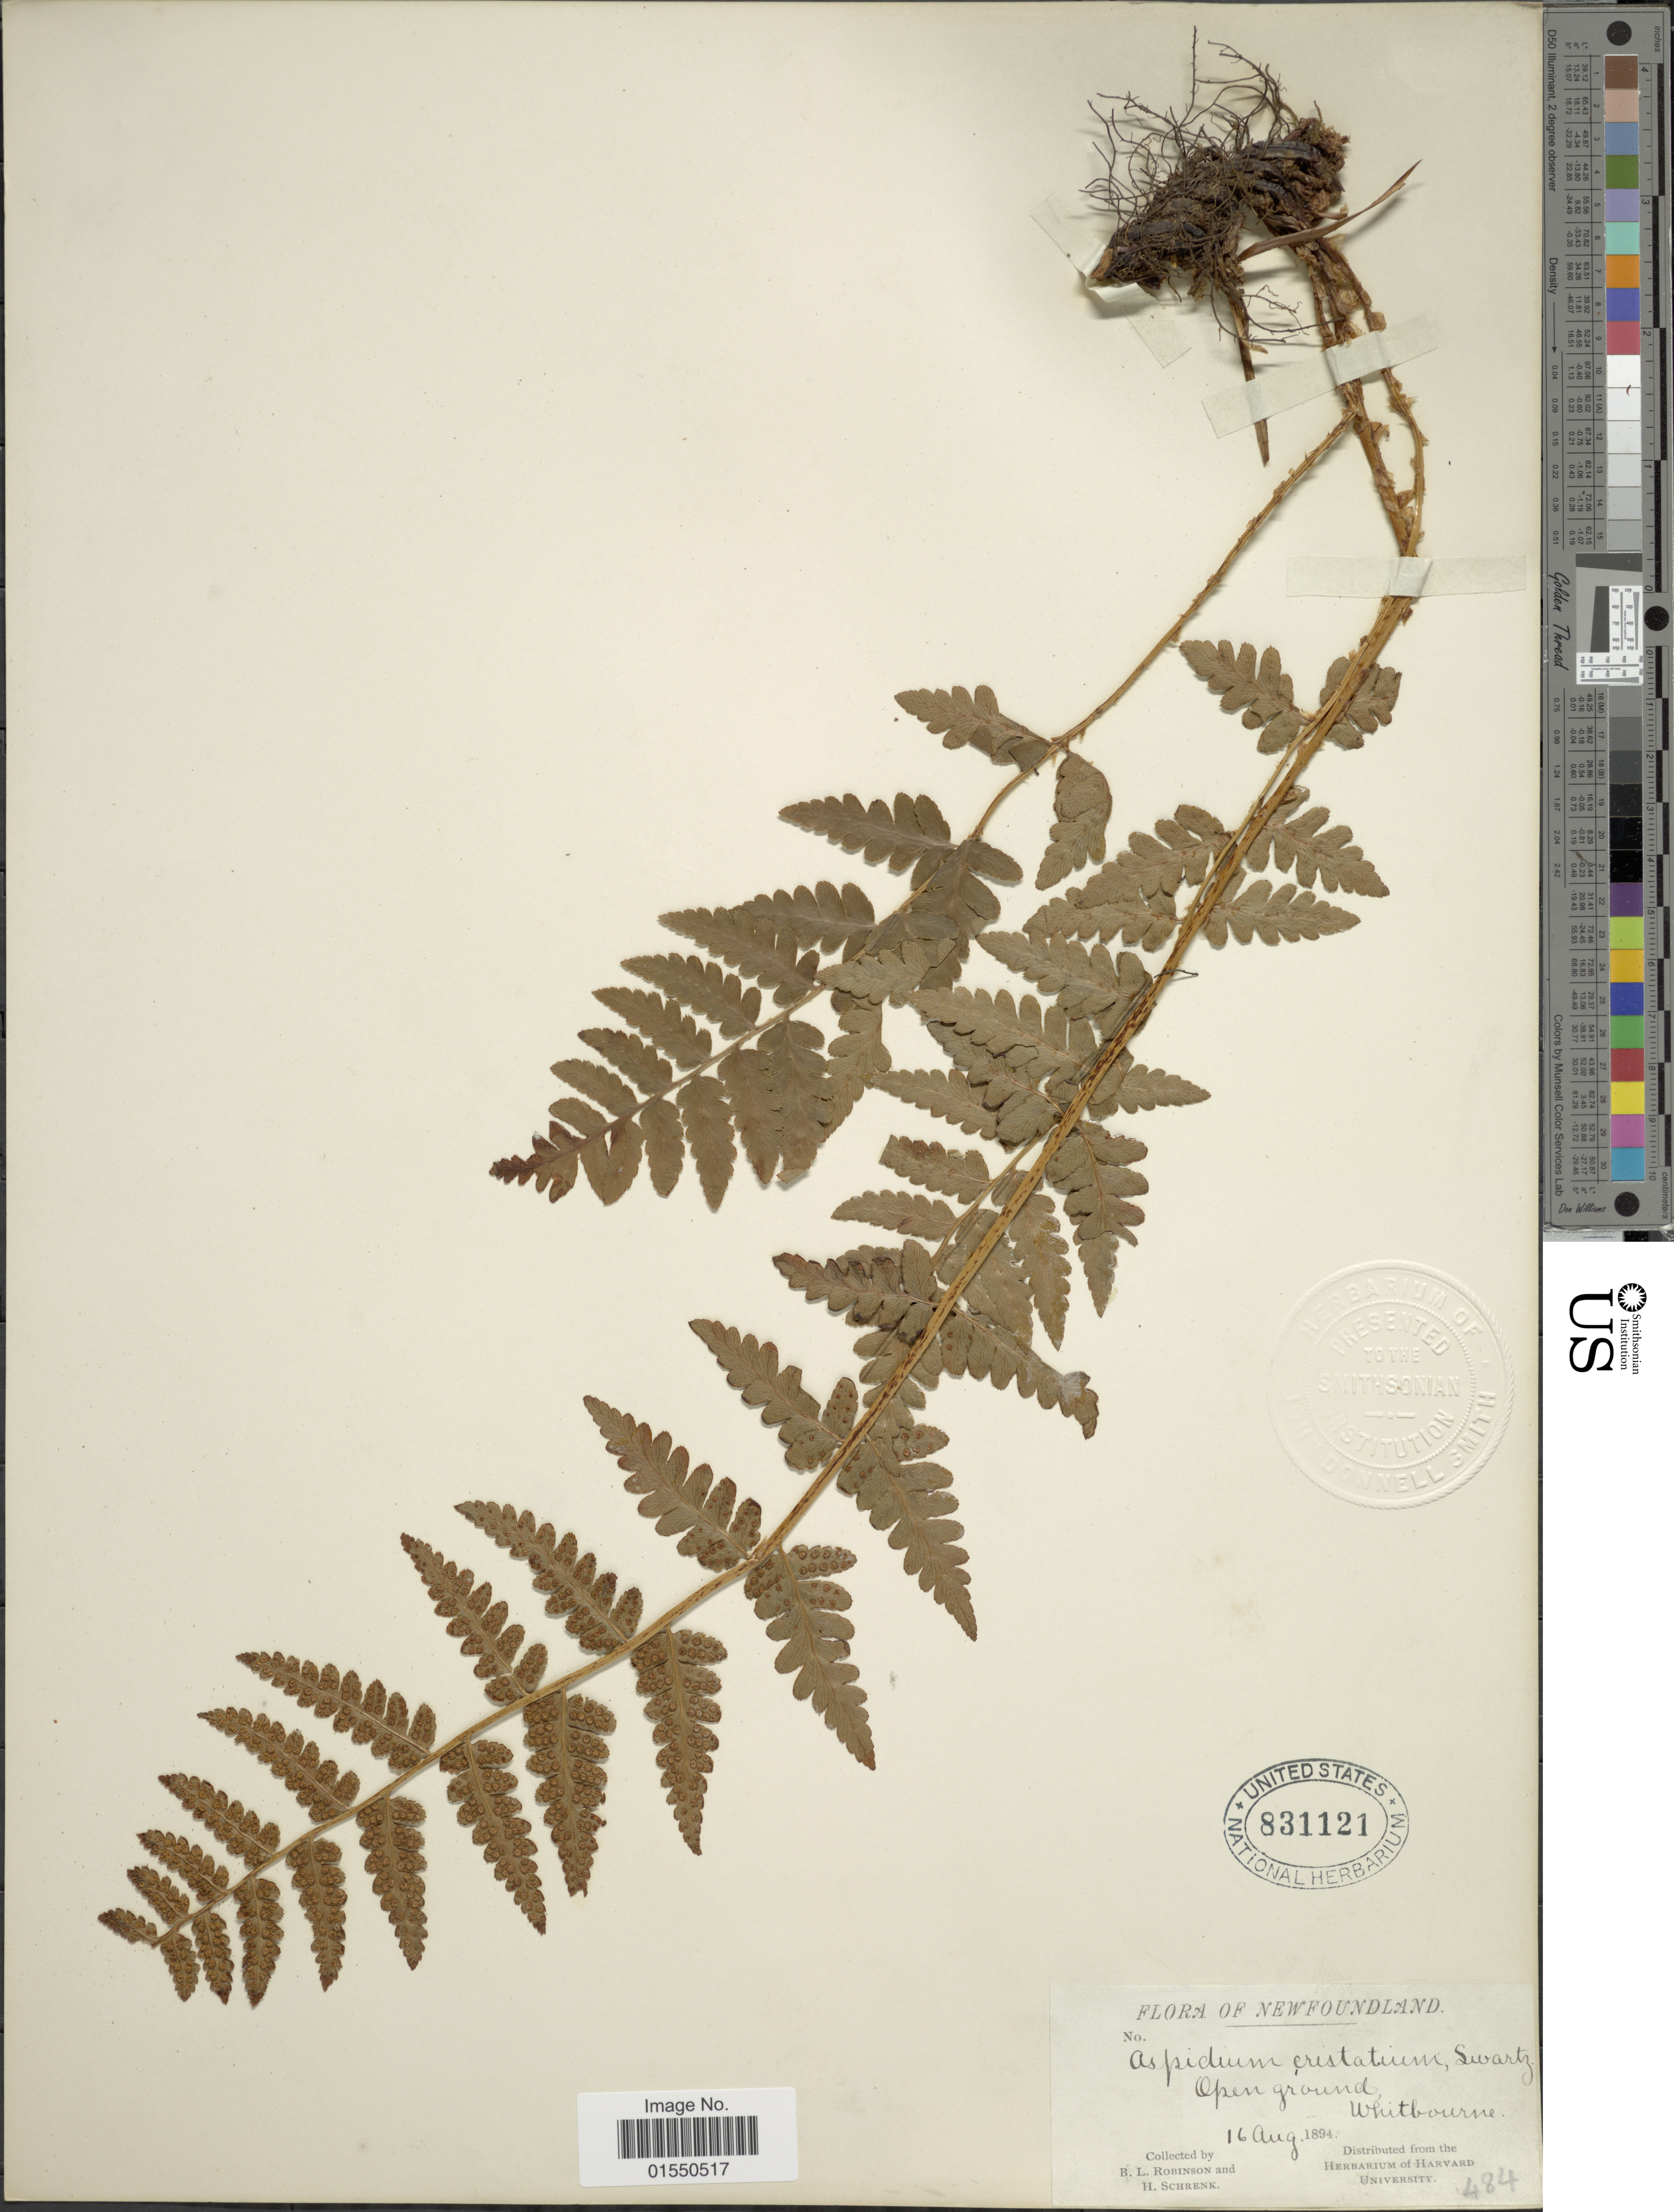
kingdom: Plantae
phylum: Tracheophyta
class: Polypodiopsida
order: Polypodiales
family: Dryopteridaceae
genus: Dryopteris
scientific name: Dryopteris cristata var. spinulosa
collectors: B. L. Robinson & H. v. Schrenk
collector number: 484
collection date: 1894-08-16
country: Canada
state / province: Newfoundland and Labrador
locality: Open ground, Whitbourne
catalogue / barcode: US 831121